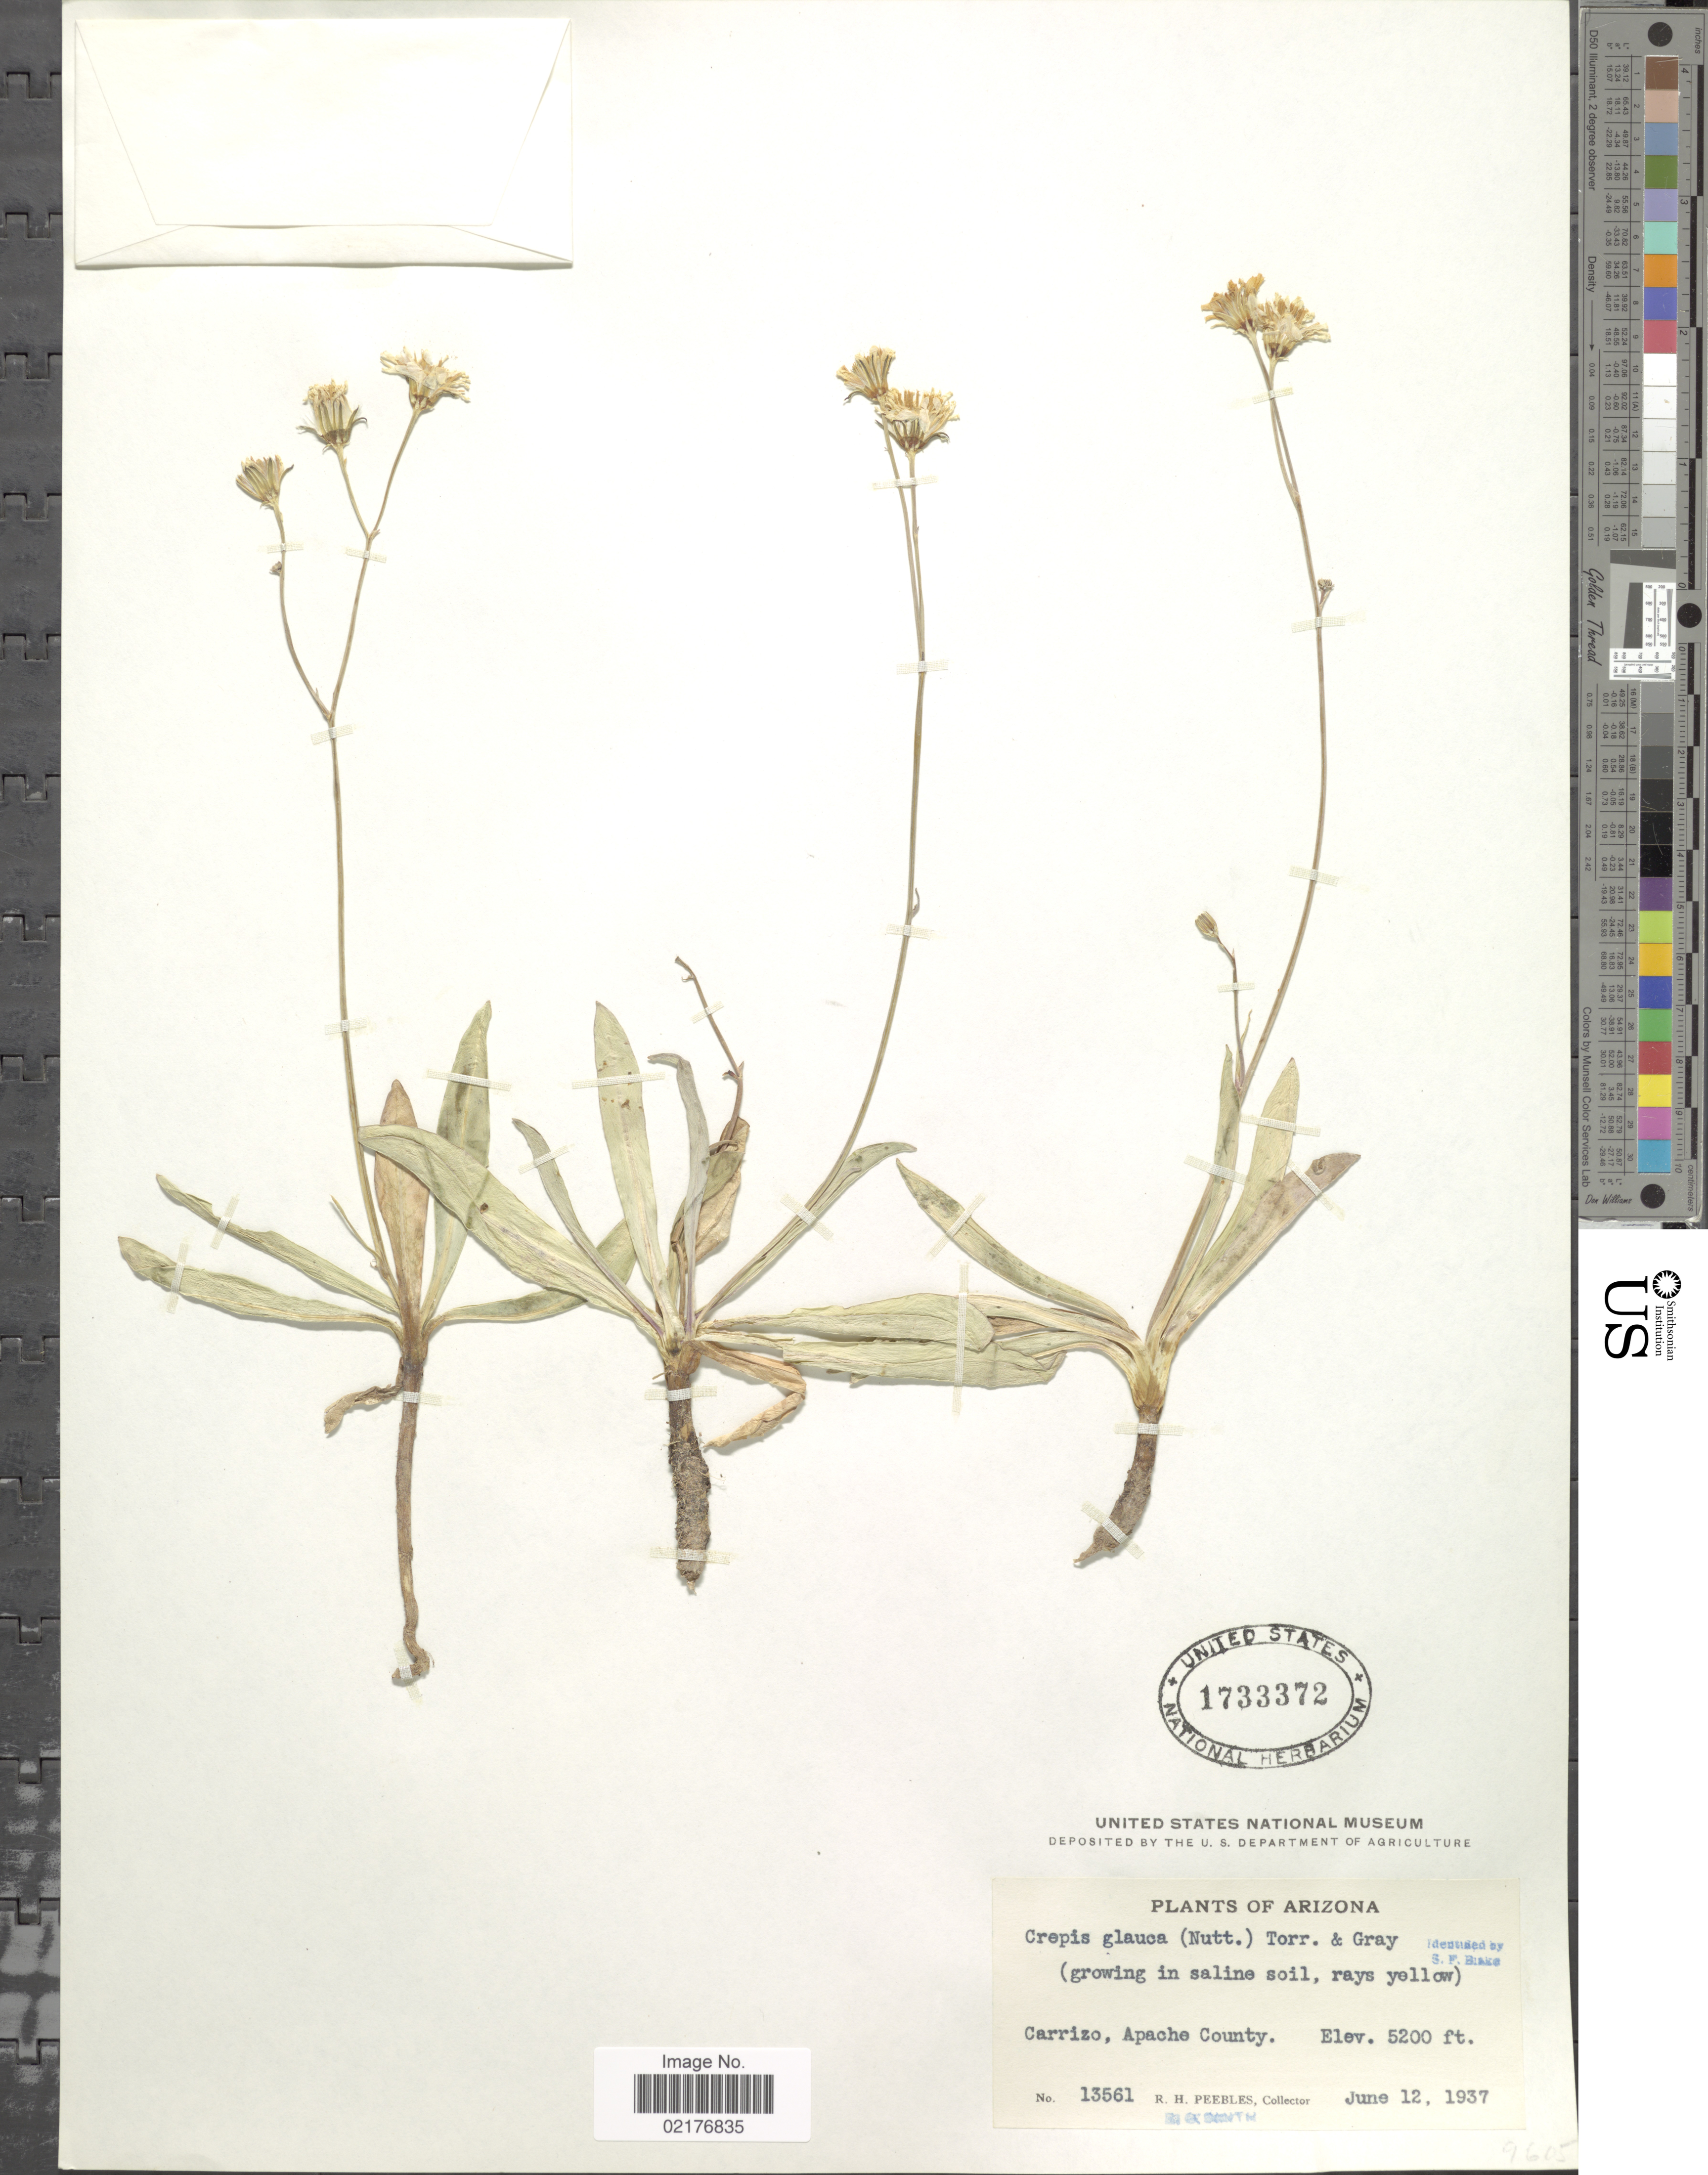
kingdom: Plantae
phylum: Tracheophyta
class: Magnoliopsida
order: Asterales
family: Asteraceae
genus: Askellia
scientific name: Askellia flexuosa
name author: (Ledeb.) W.A. Weber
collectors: R. H. Peebles & E. G. Smith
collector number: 13561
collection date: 1937-06-12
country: United States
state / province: Arizona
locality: Carrizo, Apache County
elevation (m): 1585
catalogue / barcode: US 1733372